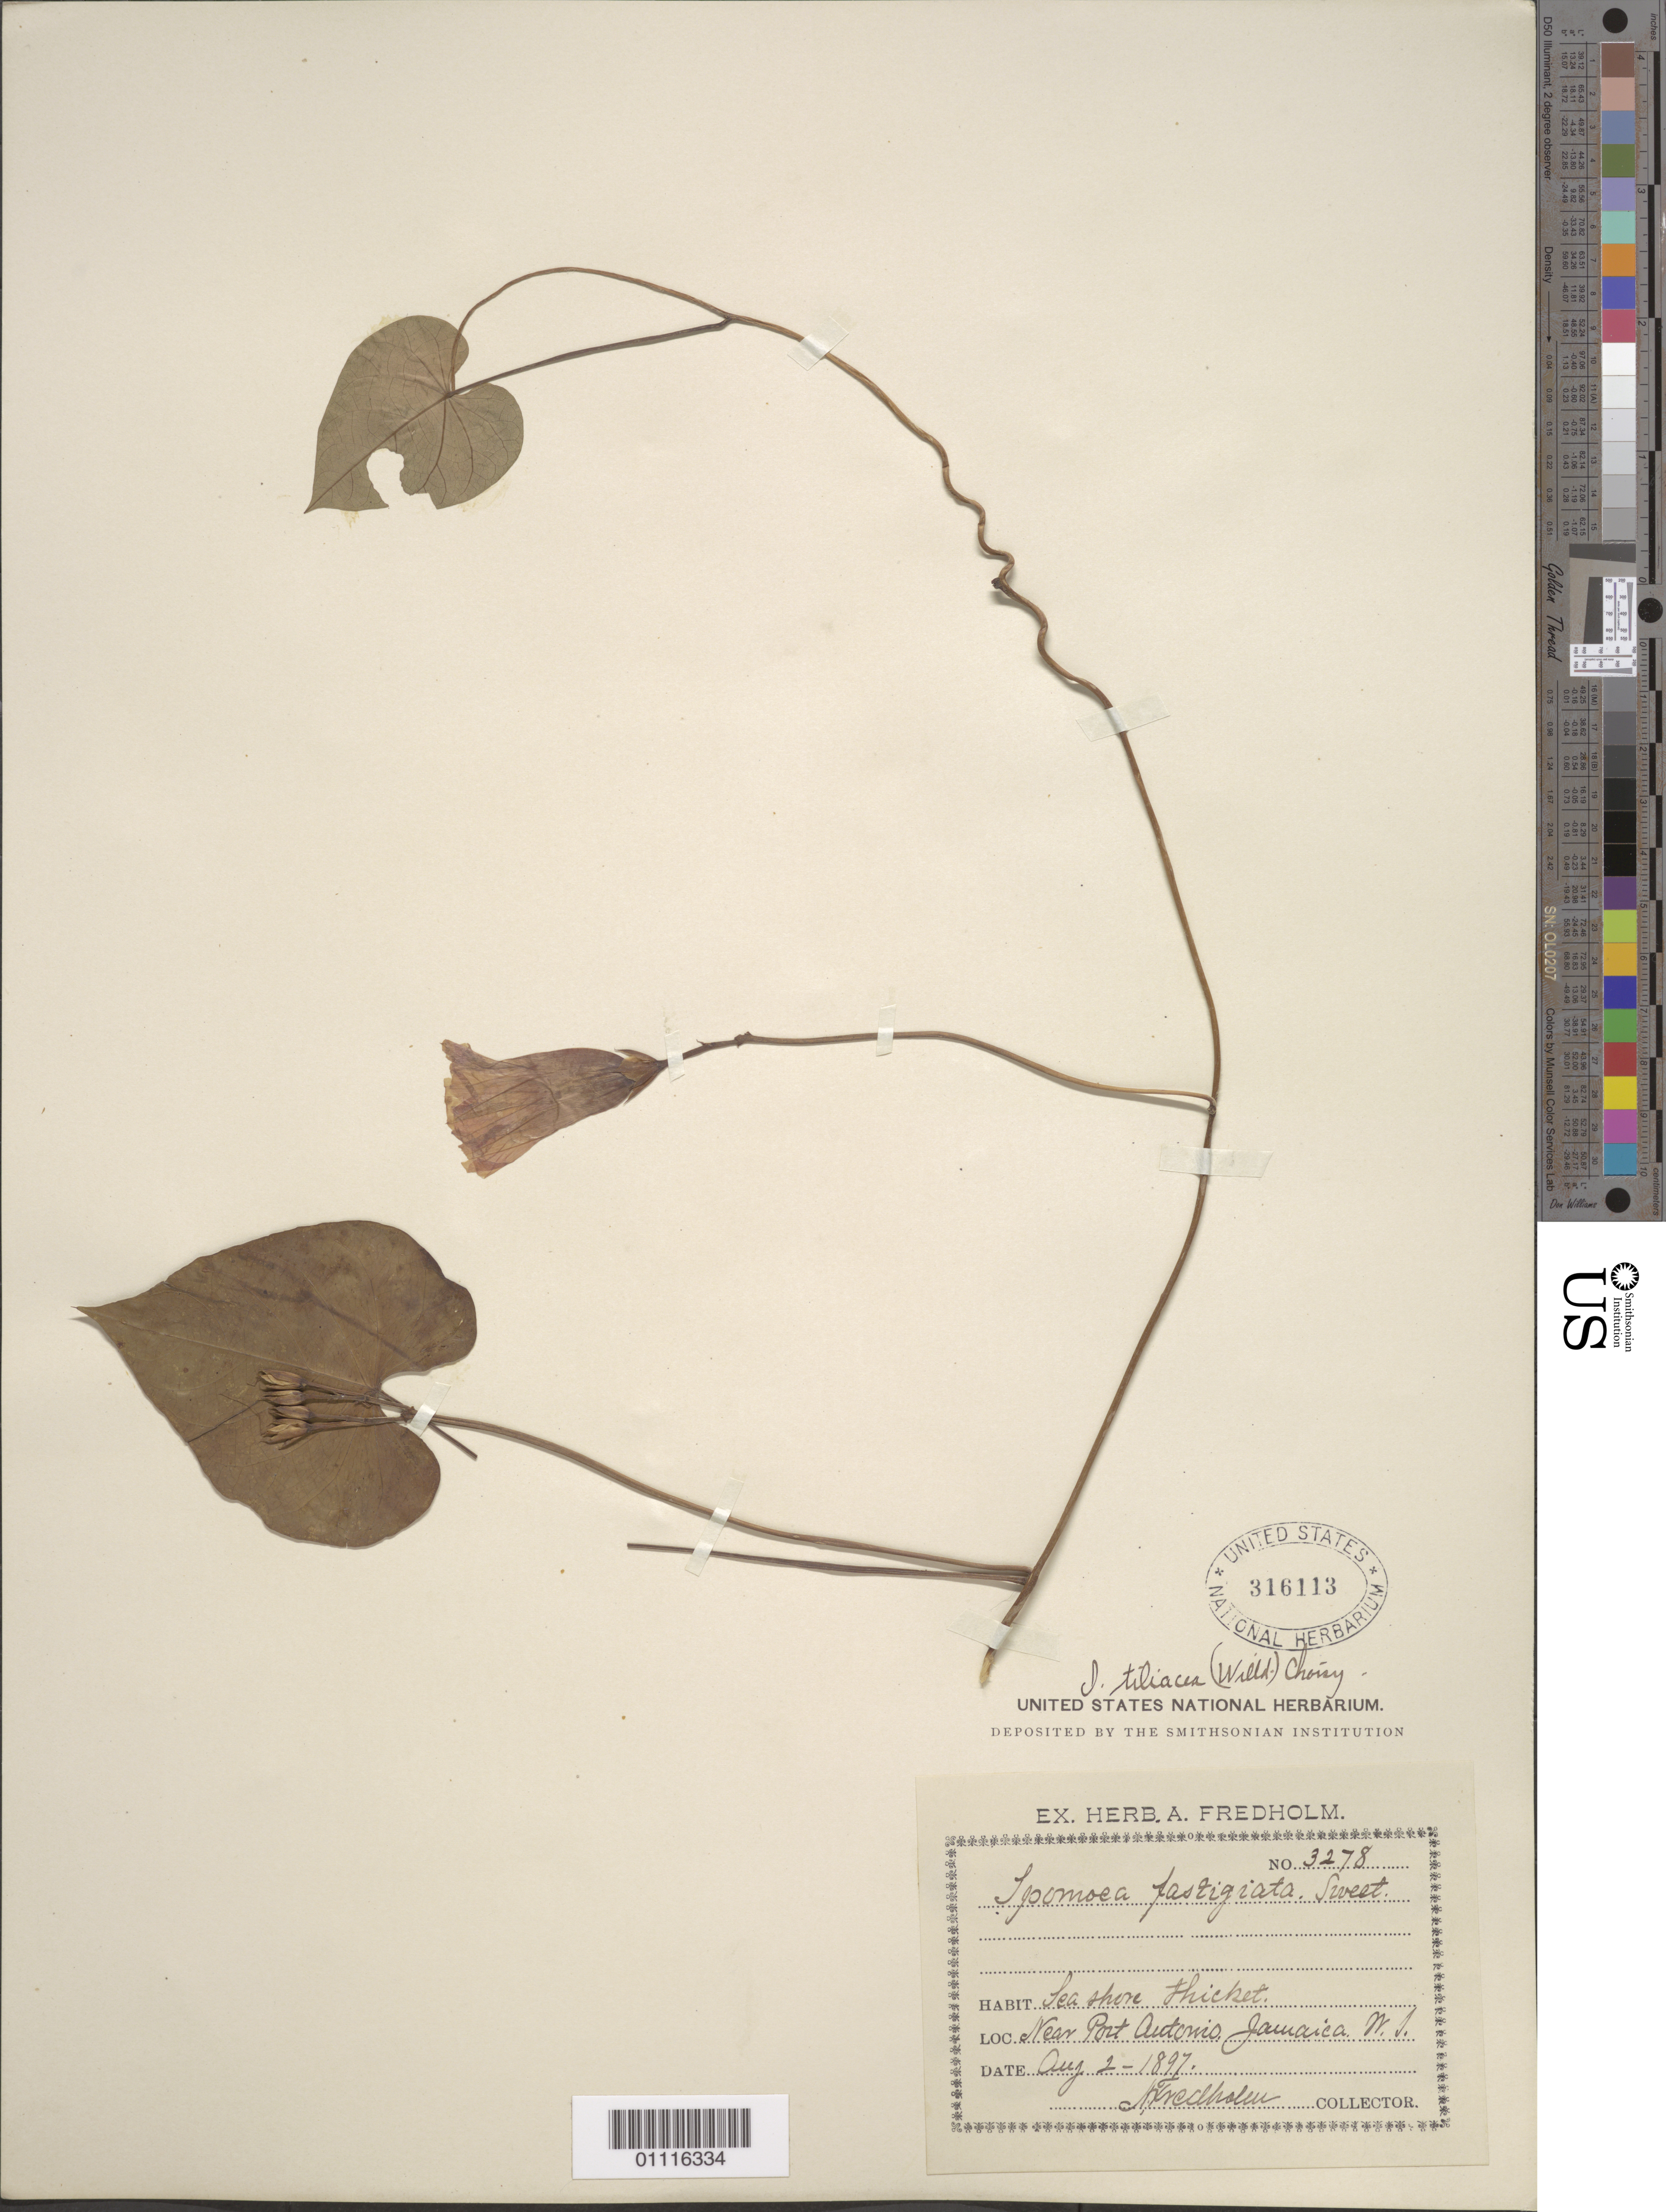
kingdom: Plantae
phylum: Tracheophyta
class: Magnoliopsida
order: Solanales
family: Convolvulaceae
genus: Ipomoea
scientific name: Ipomoea tiliacea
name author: (Willd.) Choisy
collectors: A. Fredholm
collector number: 3278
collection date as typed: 01 Aug 1897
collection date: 1897-08-01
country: Jamaica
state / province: Portland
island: Jamaica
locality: Near Port Antonio. Sea shore thicket.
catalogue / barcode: US 316113